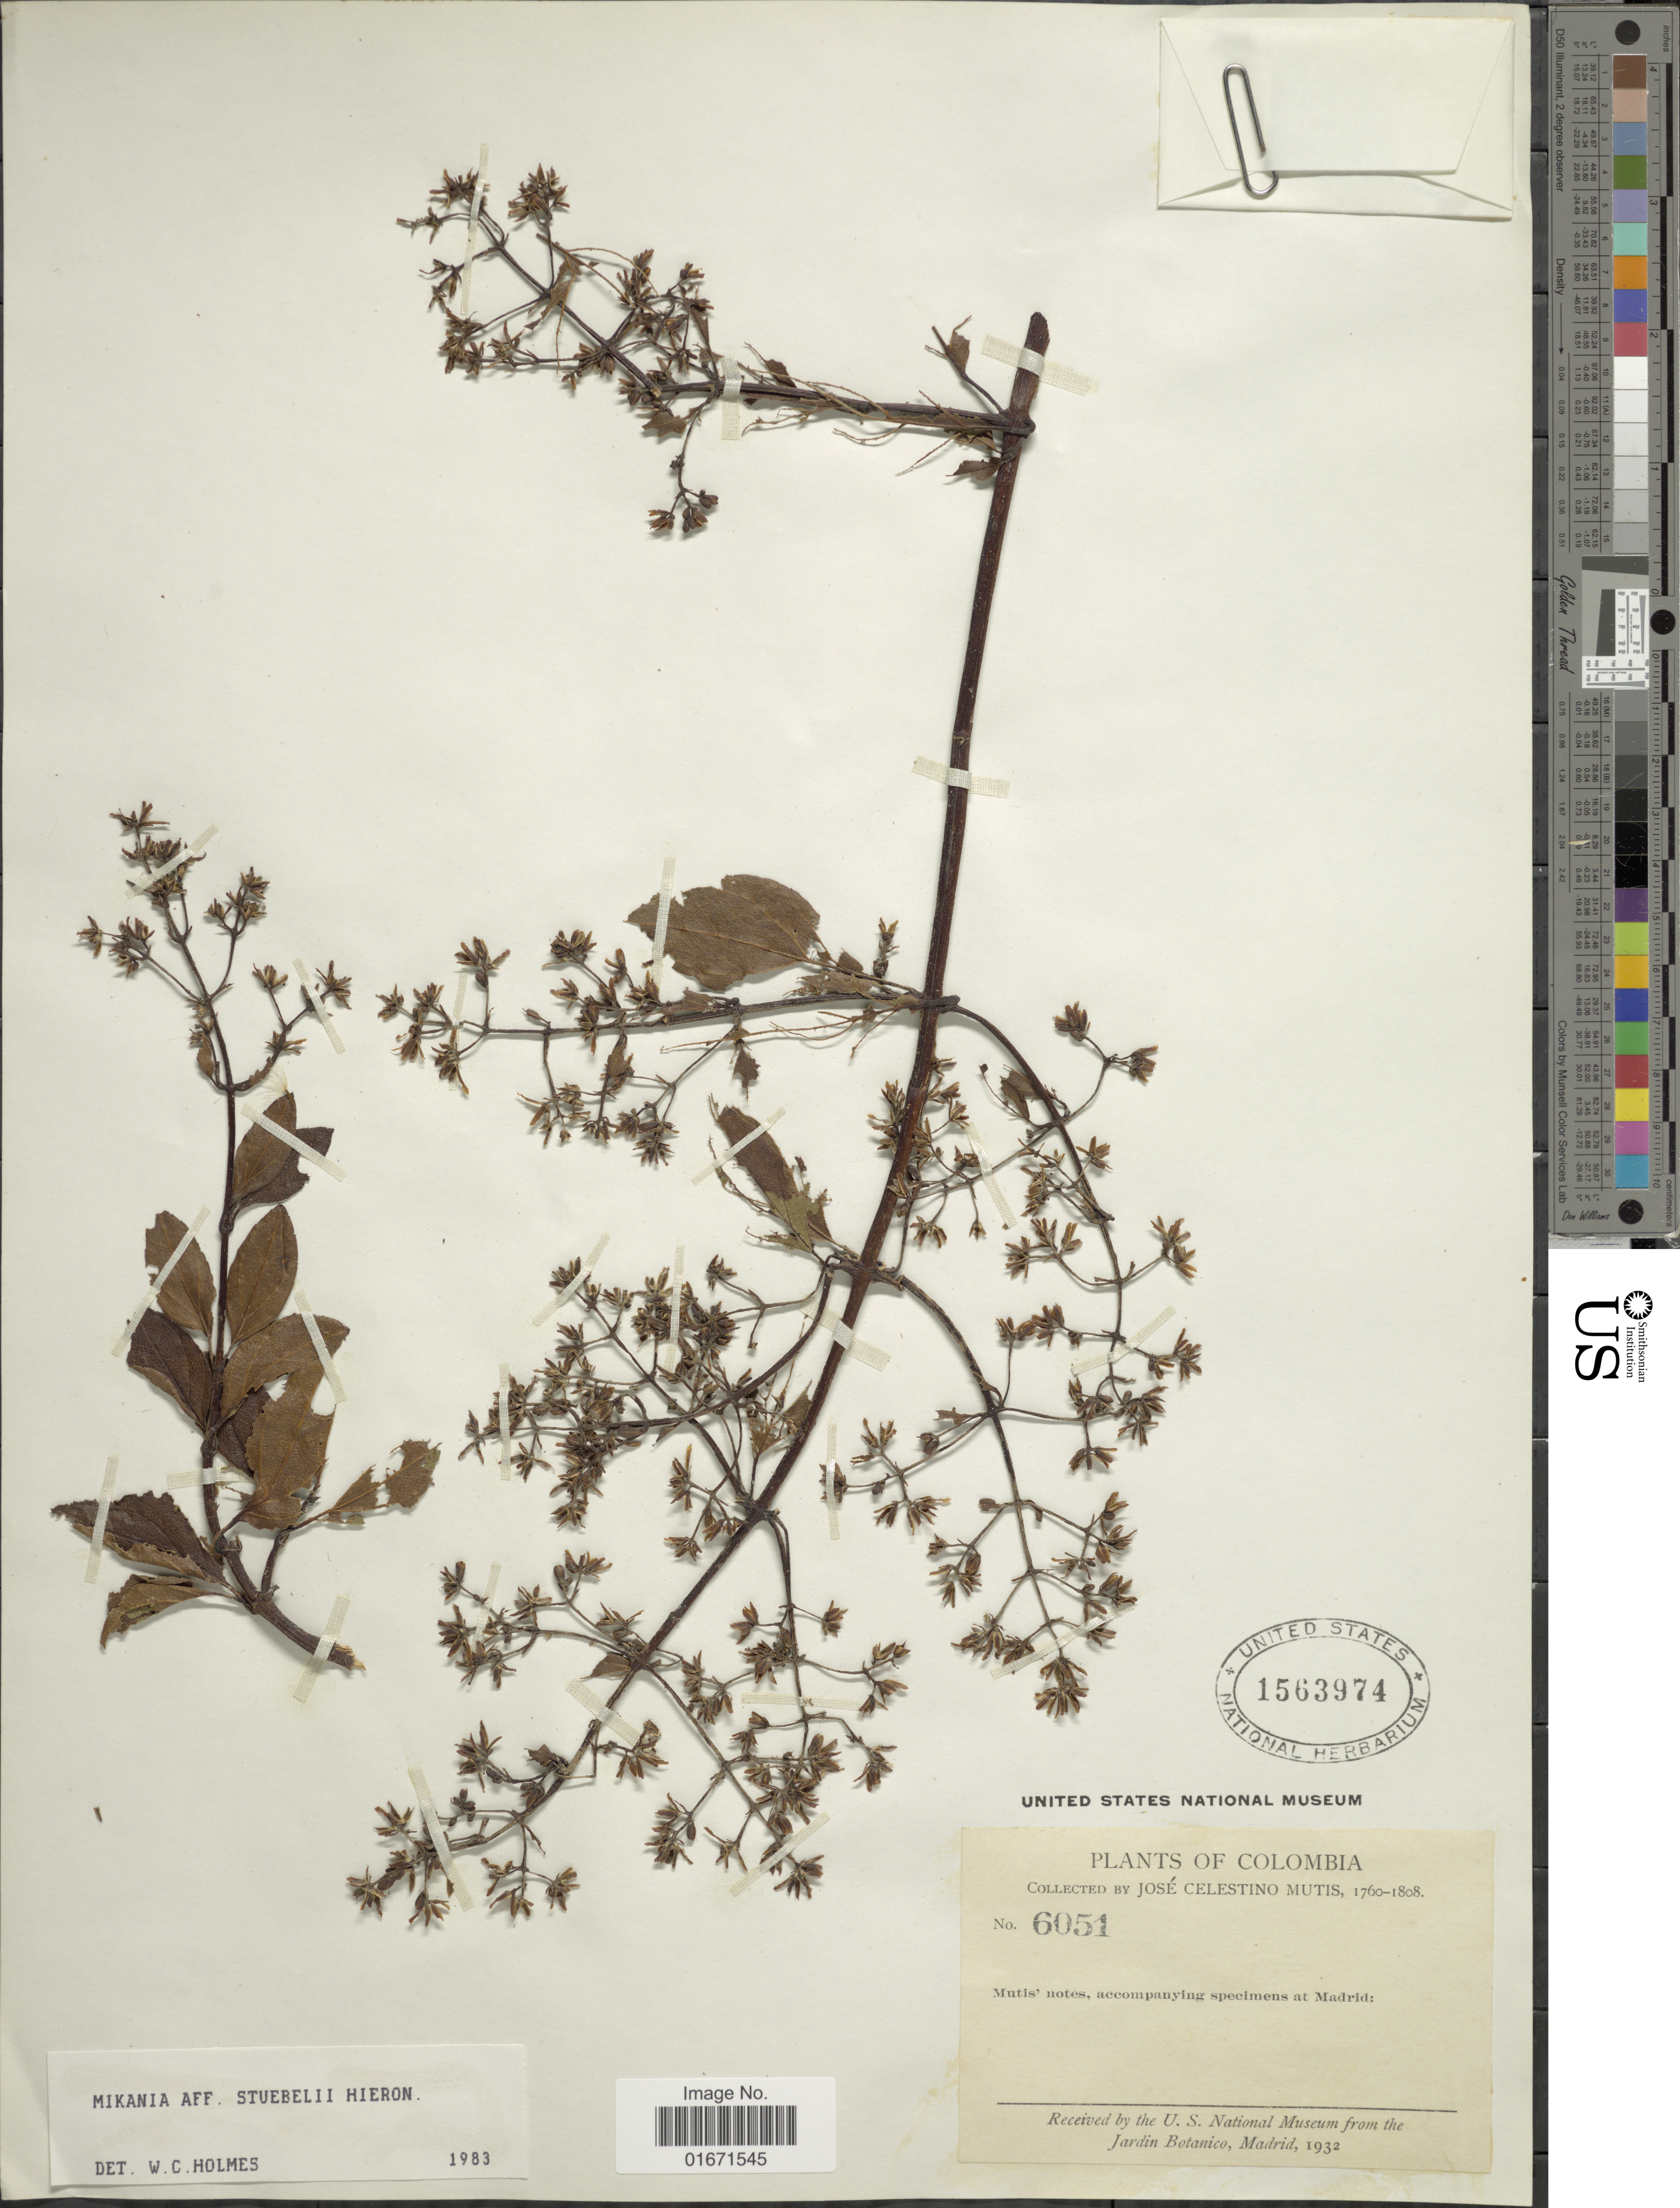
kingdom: Plantae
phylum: Tracheophyta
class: Magnoliopsida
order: Asterales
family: Asteraceae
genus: Mikania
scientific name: Mikania stuebelii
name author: Hieron.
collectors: J. C. B. Mutis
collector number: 6051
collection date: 1760/1808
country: Colombia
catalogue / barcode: US 1563974